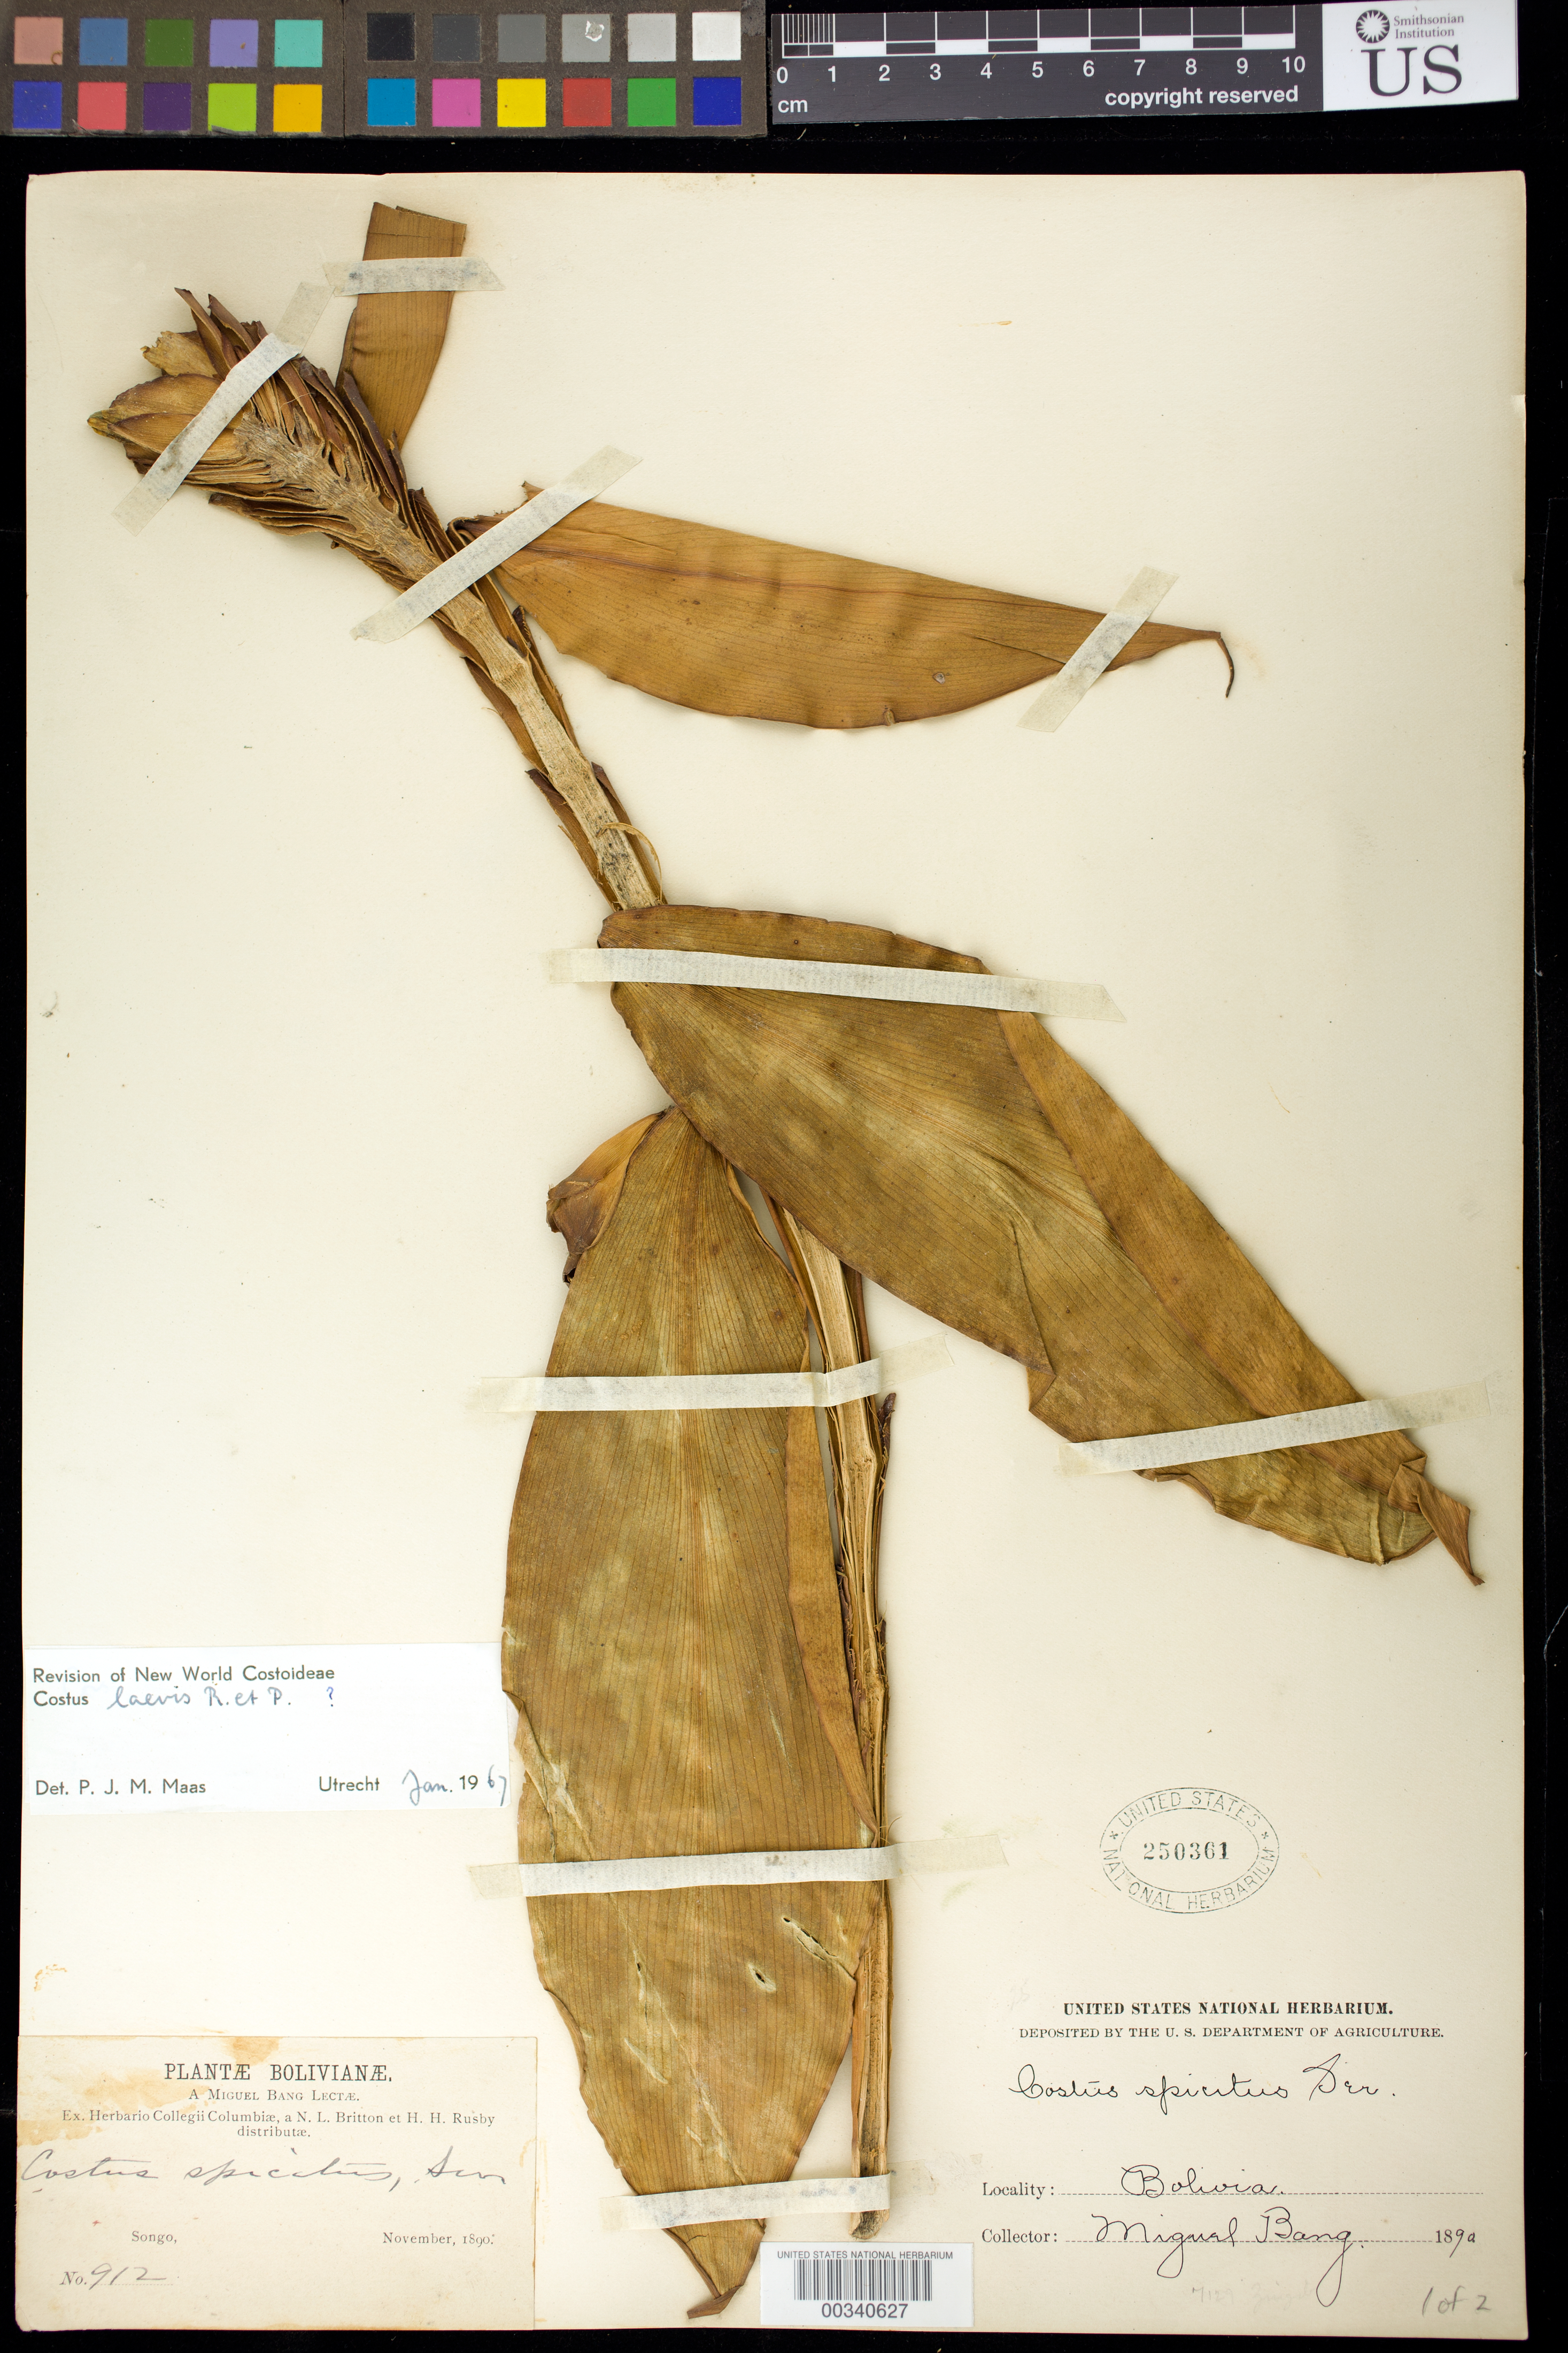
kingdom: Plantae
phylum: Tracheophyta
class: Liliopsida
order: Zingiberales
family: Costaceae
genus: Costus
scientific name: Costus laevis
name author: Ruiz & Pav.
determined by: Maas, Paul J. M.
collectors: M. Bang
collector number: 912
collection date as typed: Nov 1890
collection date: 1890-11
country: Bolivia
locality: Songo.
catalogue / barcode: US 250361